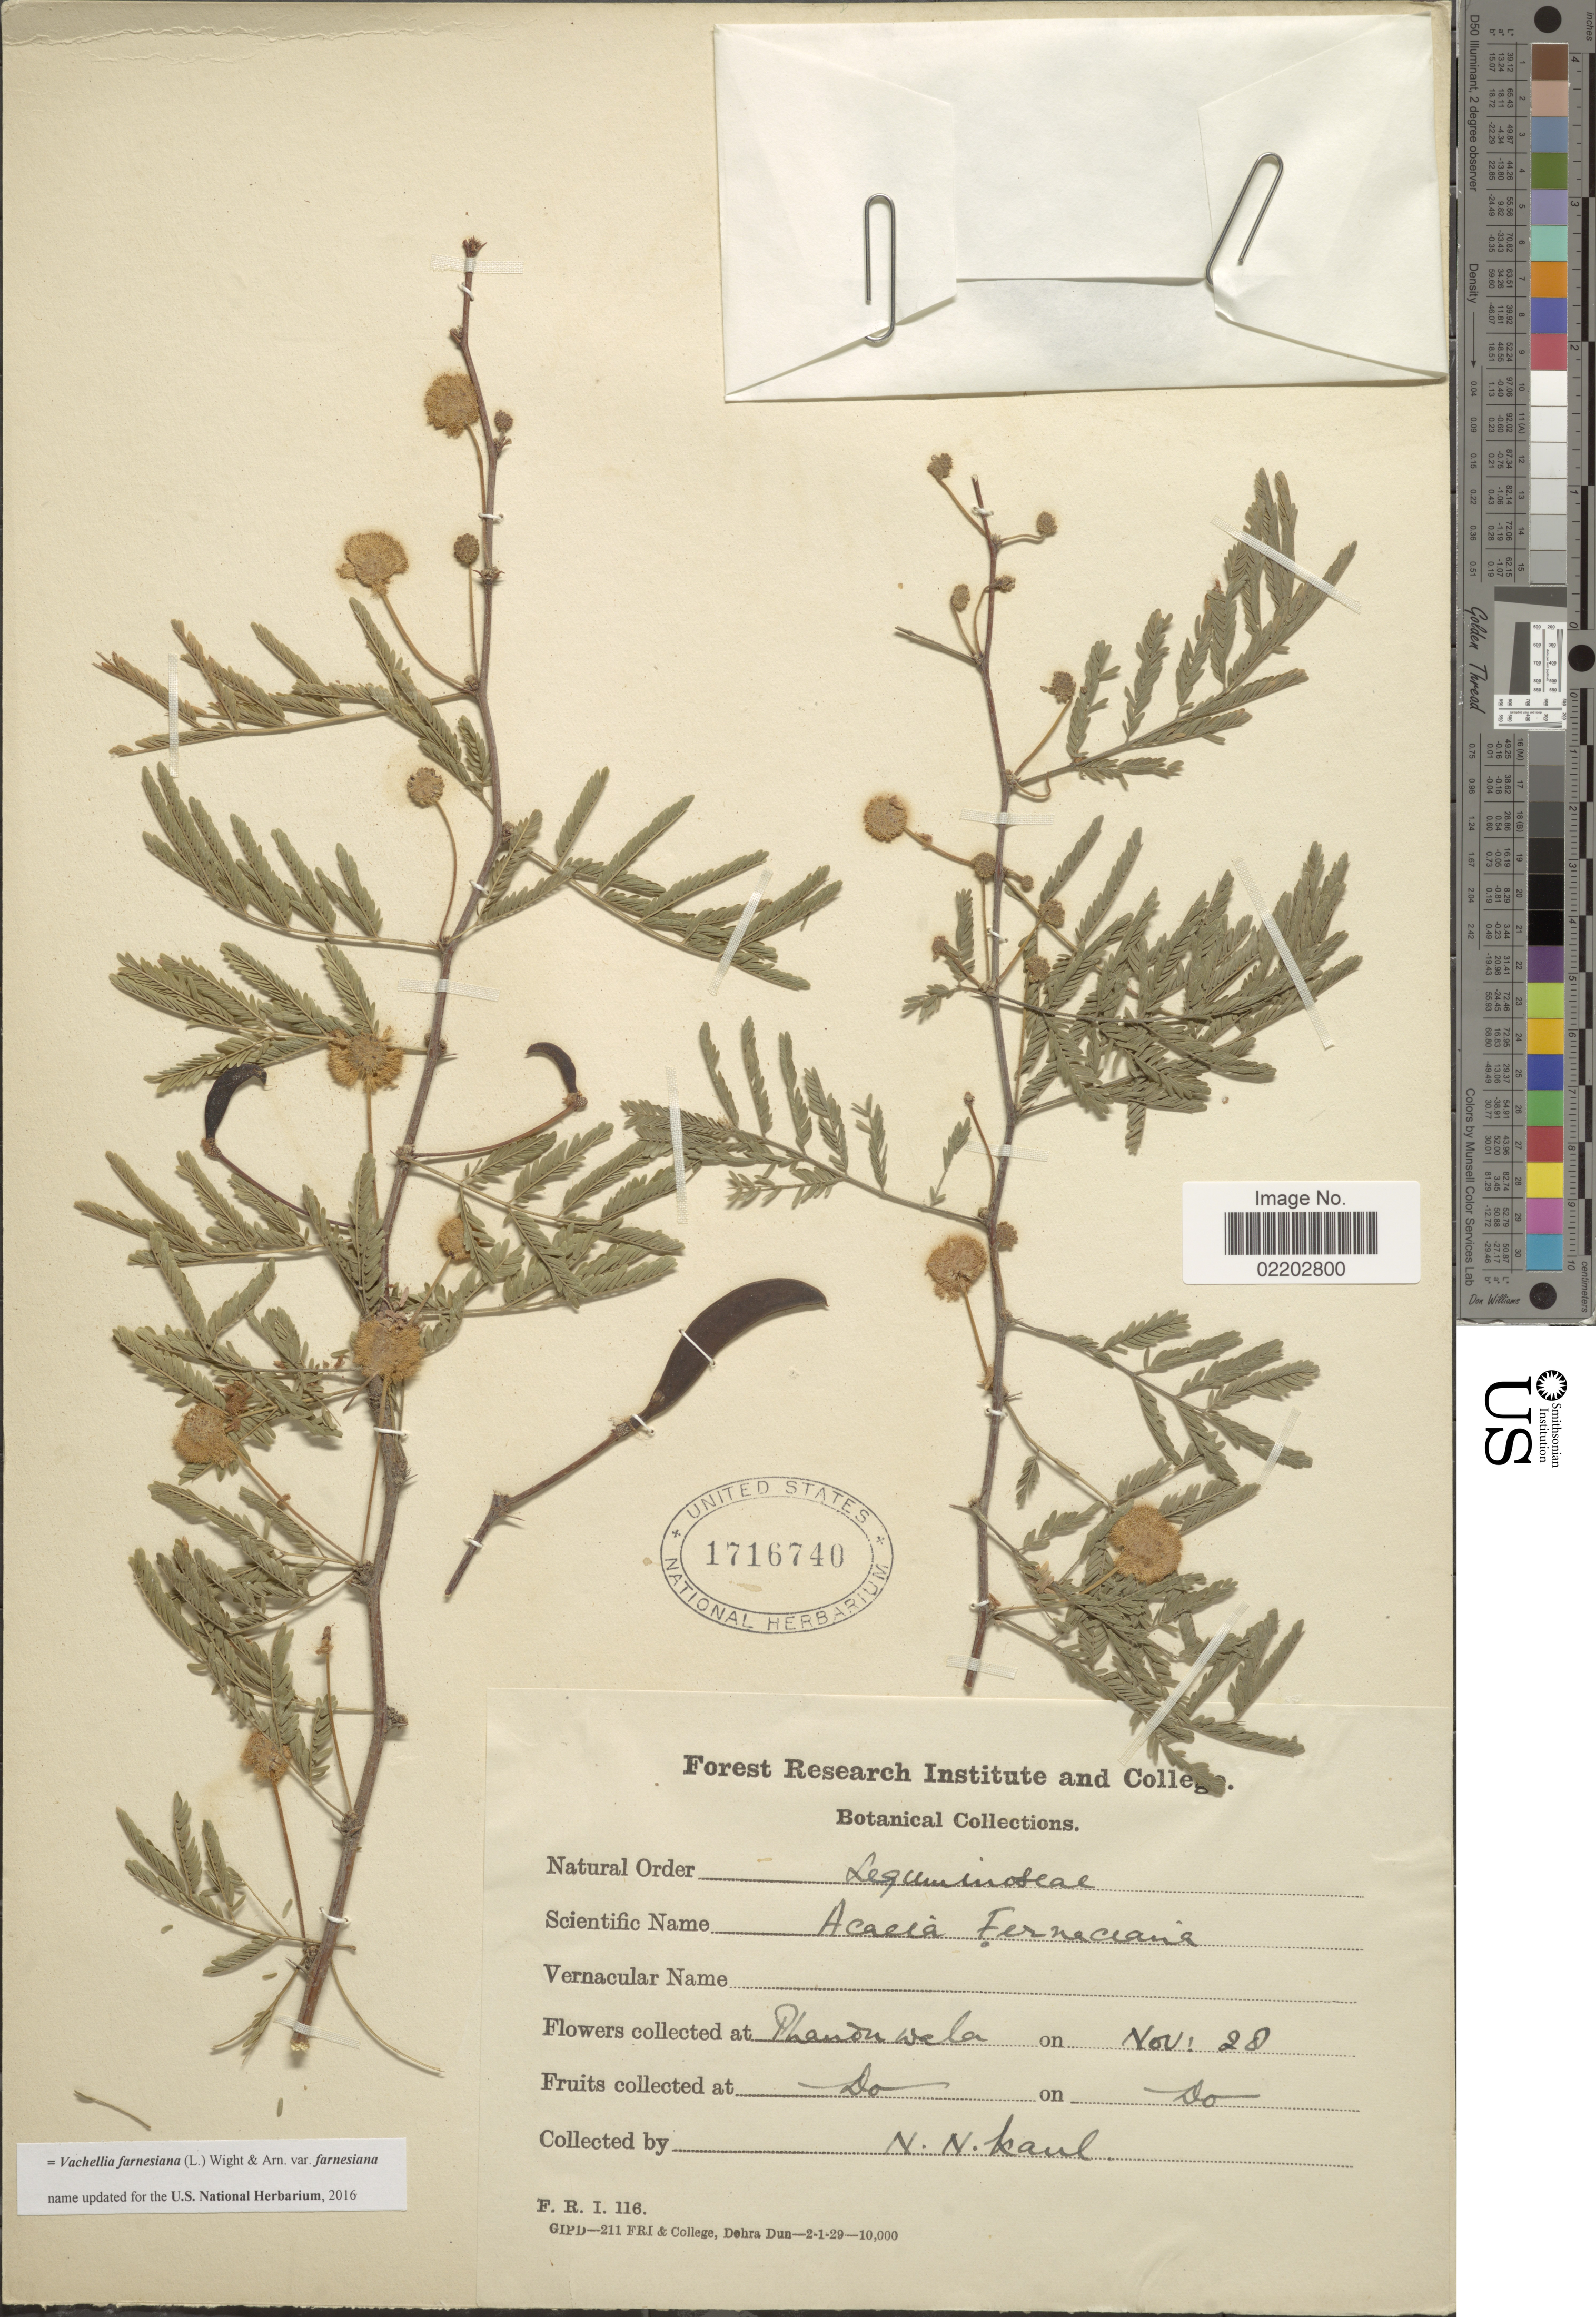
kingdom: Plantae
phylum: Tracheophyta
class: Magnoliopsida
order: Fabales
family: Fabaceae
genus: Vachellia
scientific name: Vachellia farnesiana var. farnesiana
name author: (L.) Wight & Arn.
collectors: N. Kaul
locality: Phantonwala [interpreted]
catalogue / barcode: US 1716740